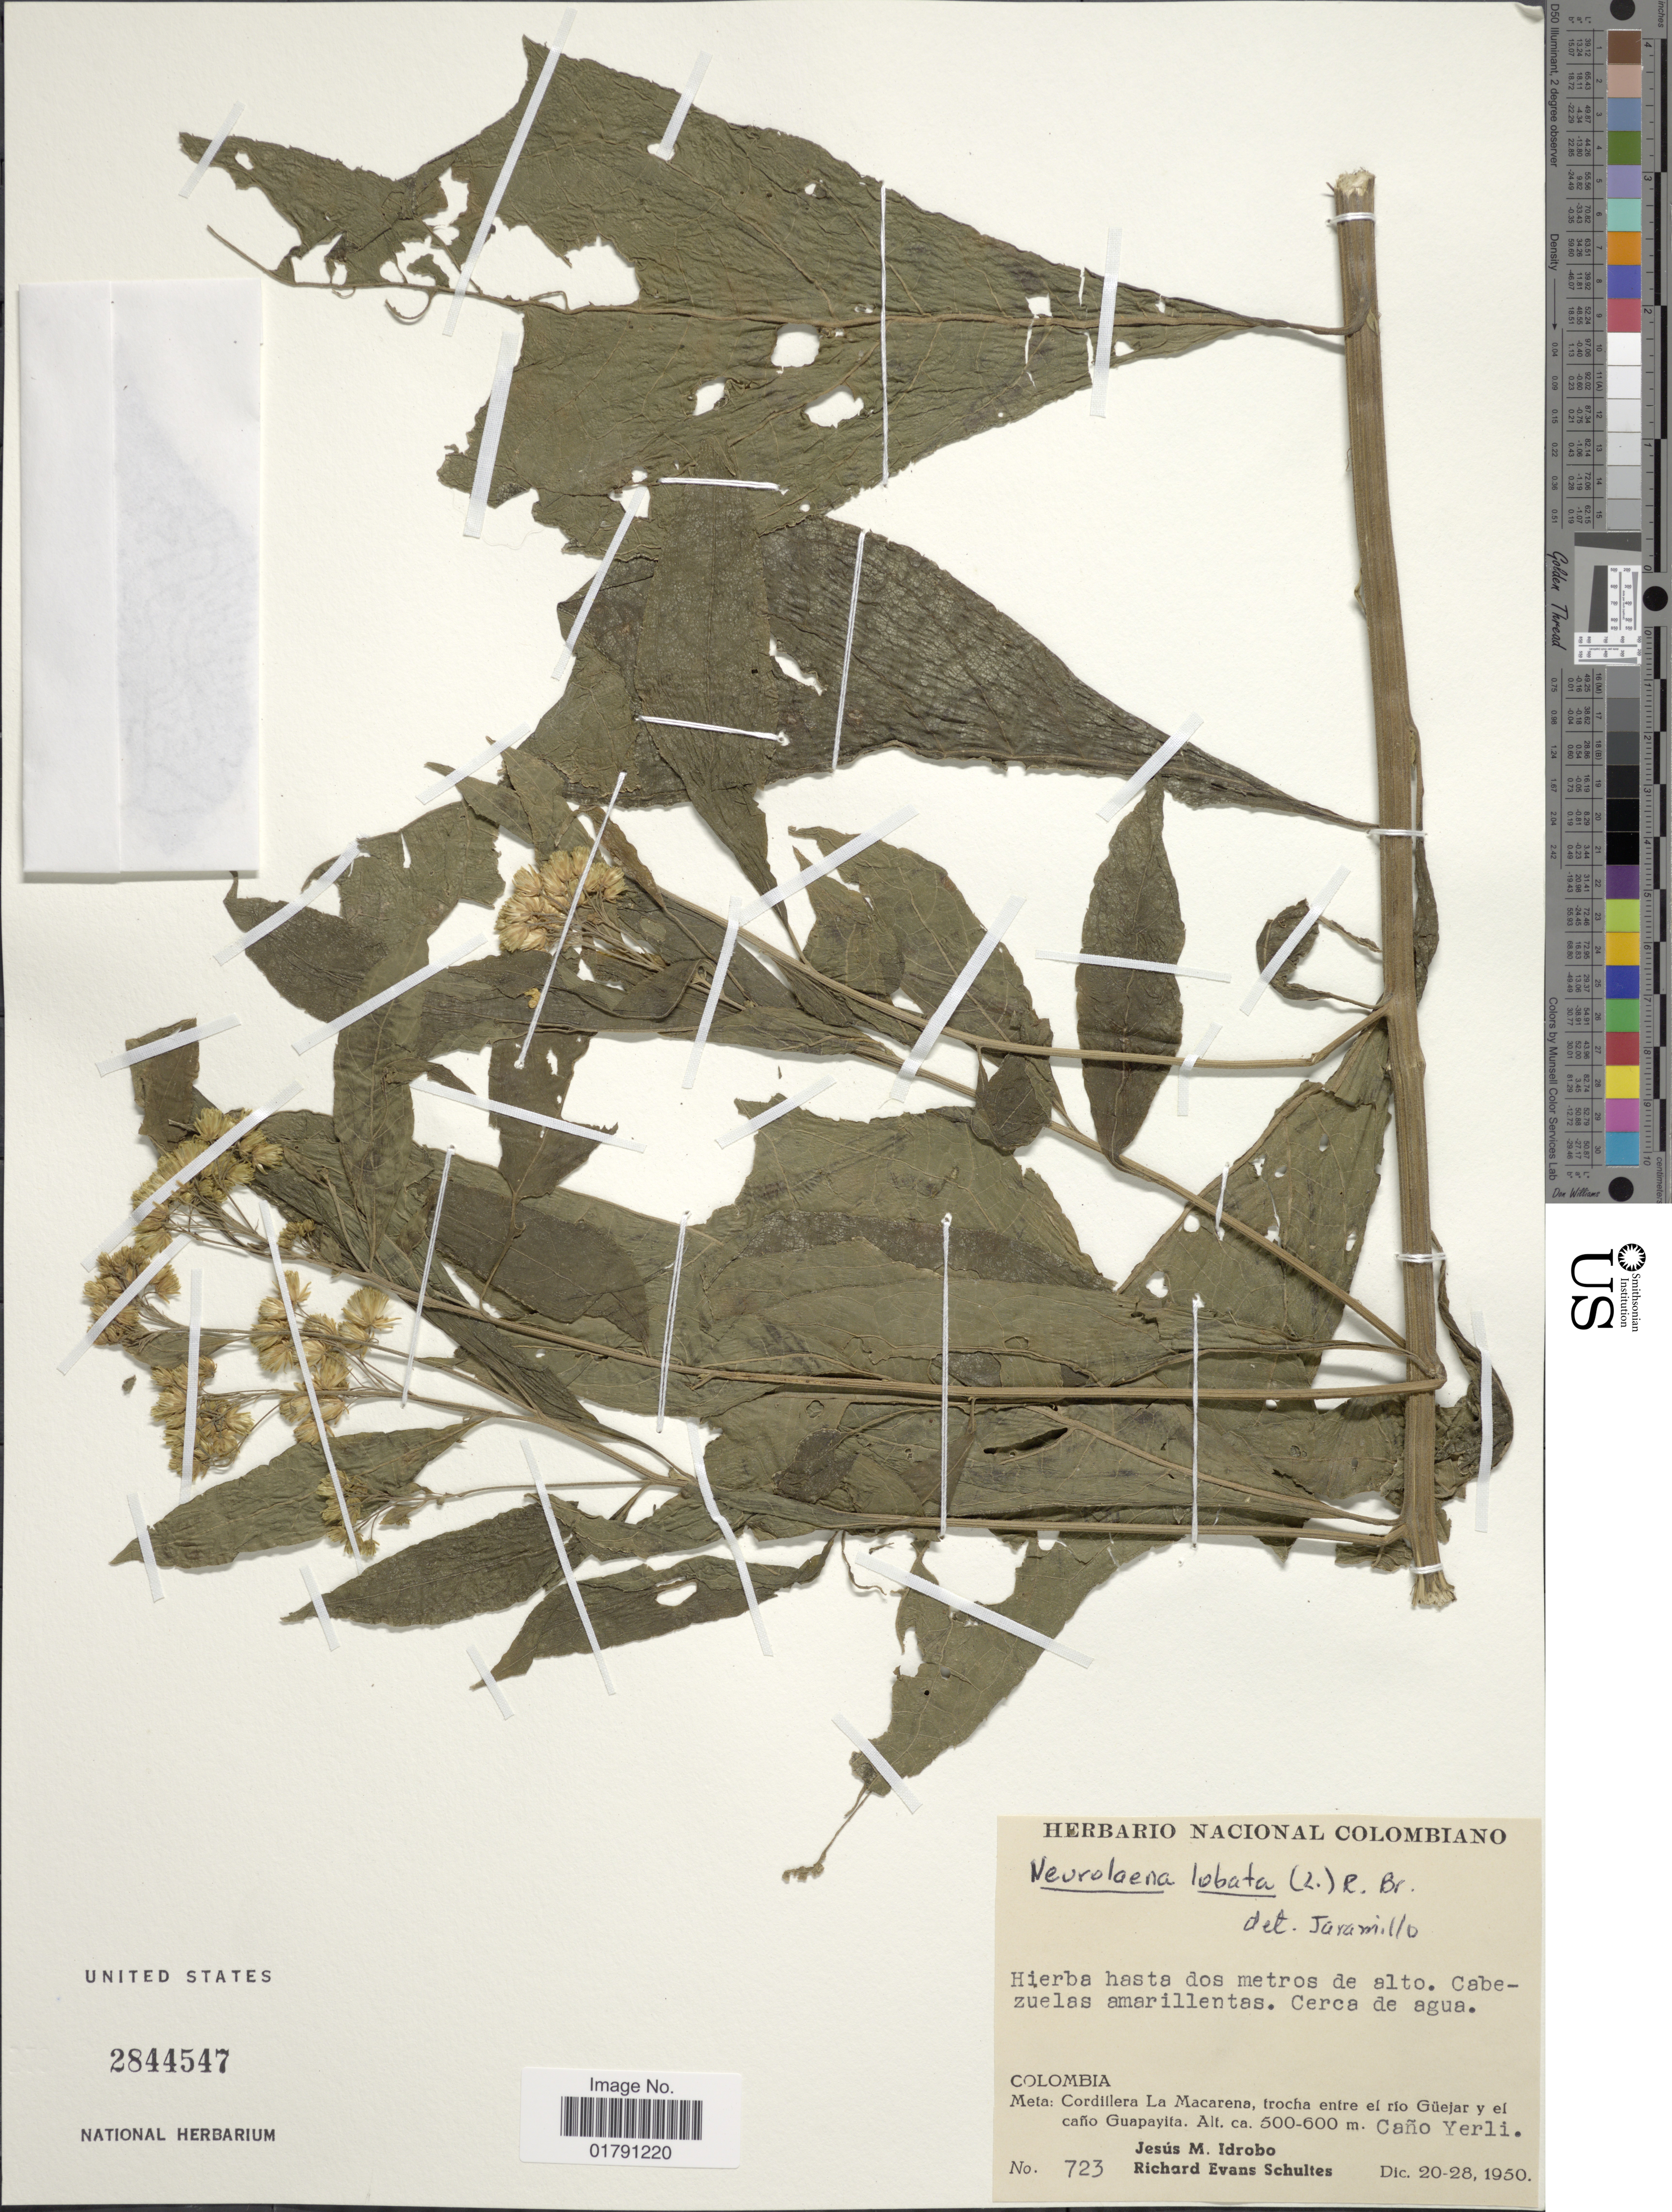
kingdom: Plantae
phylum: Tracheophyta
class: Magnoliopsida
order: Asterales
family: Asteraceae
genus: Neurolaena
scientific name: Neurolaena lobata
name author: (L.) R. Br. ex Cass.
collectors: J. M. Idrobo & R. E. Schultes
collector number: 723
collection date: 1950-12-20/1950-12-28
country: Colombia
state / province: Meta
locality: Cordillera La Macarena, trocha entre el rio Guejar y el cano Guapayita, Cano Yerli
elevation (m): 500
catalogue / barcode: US 2844547